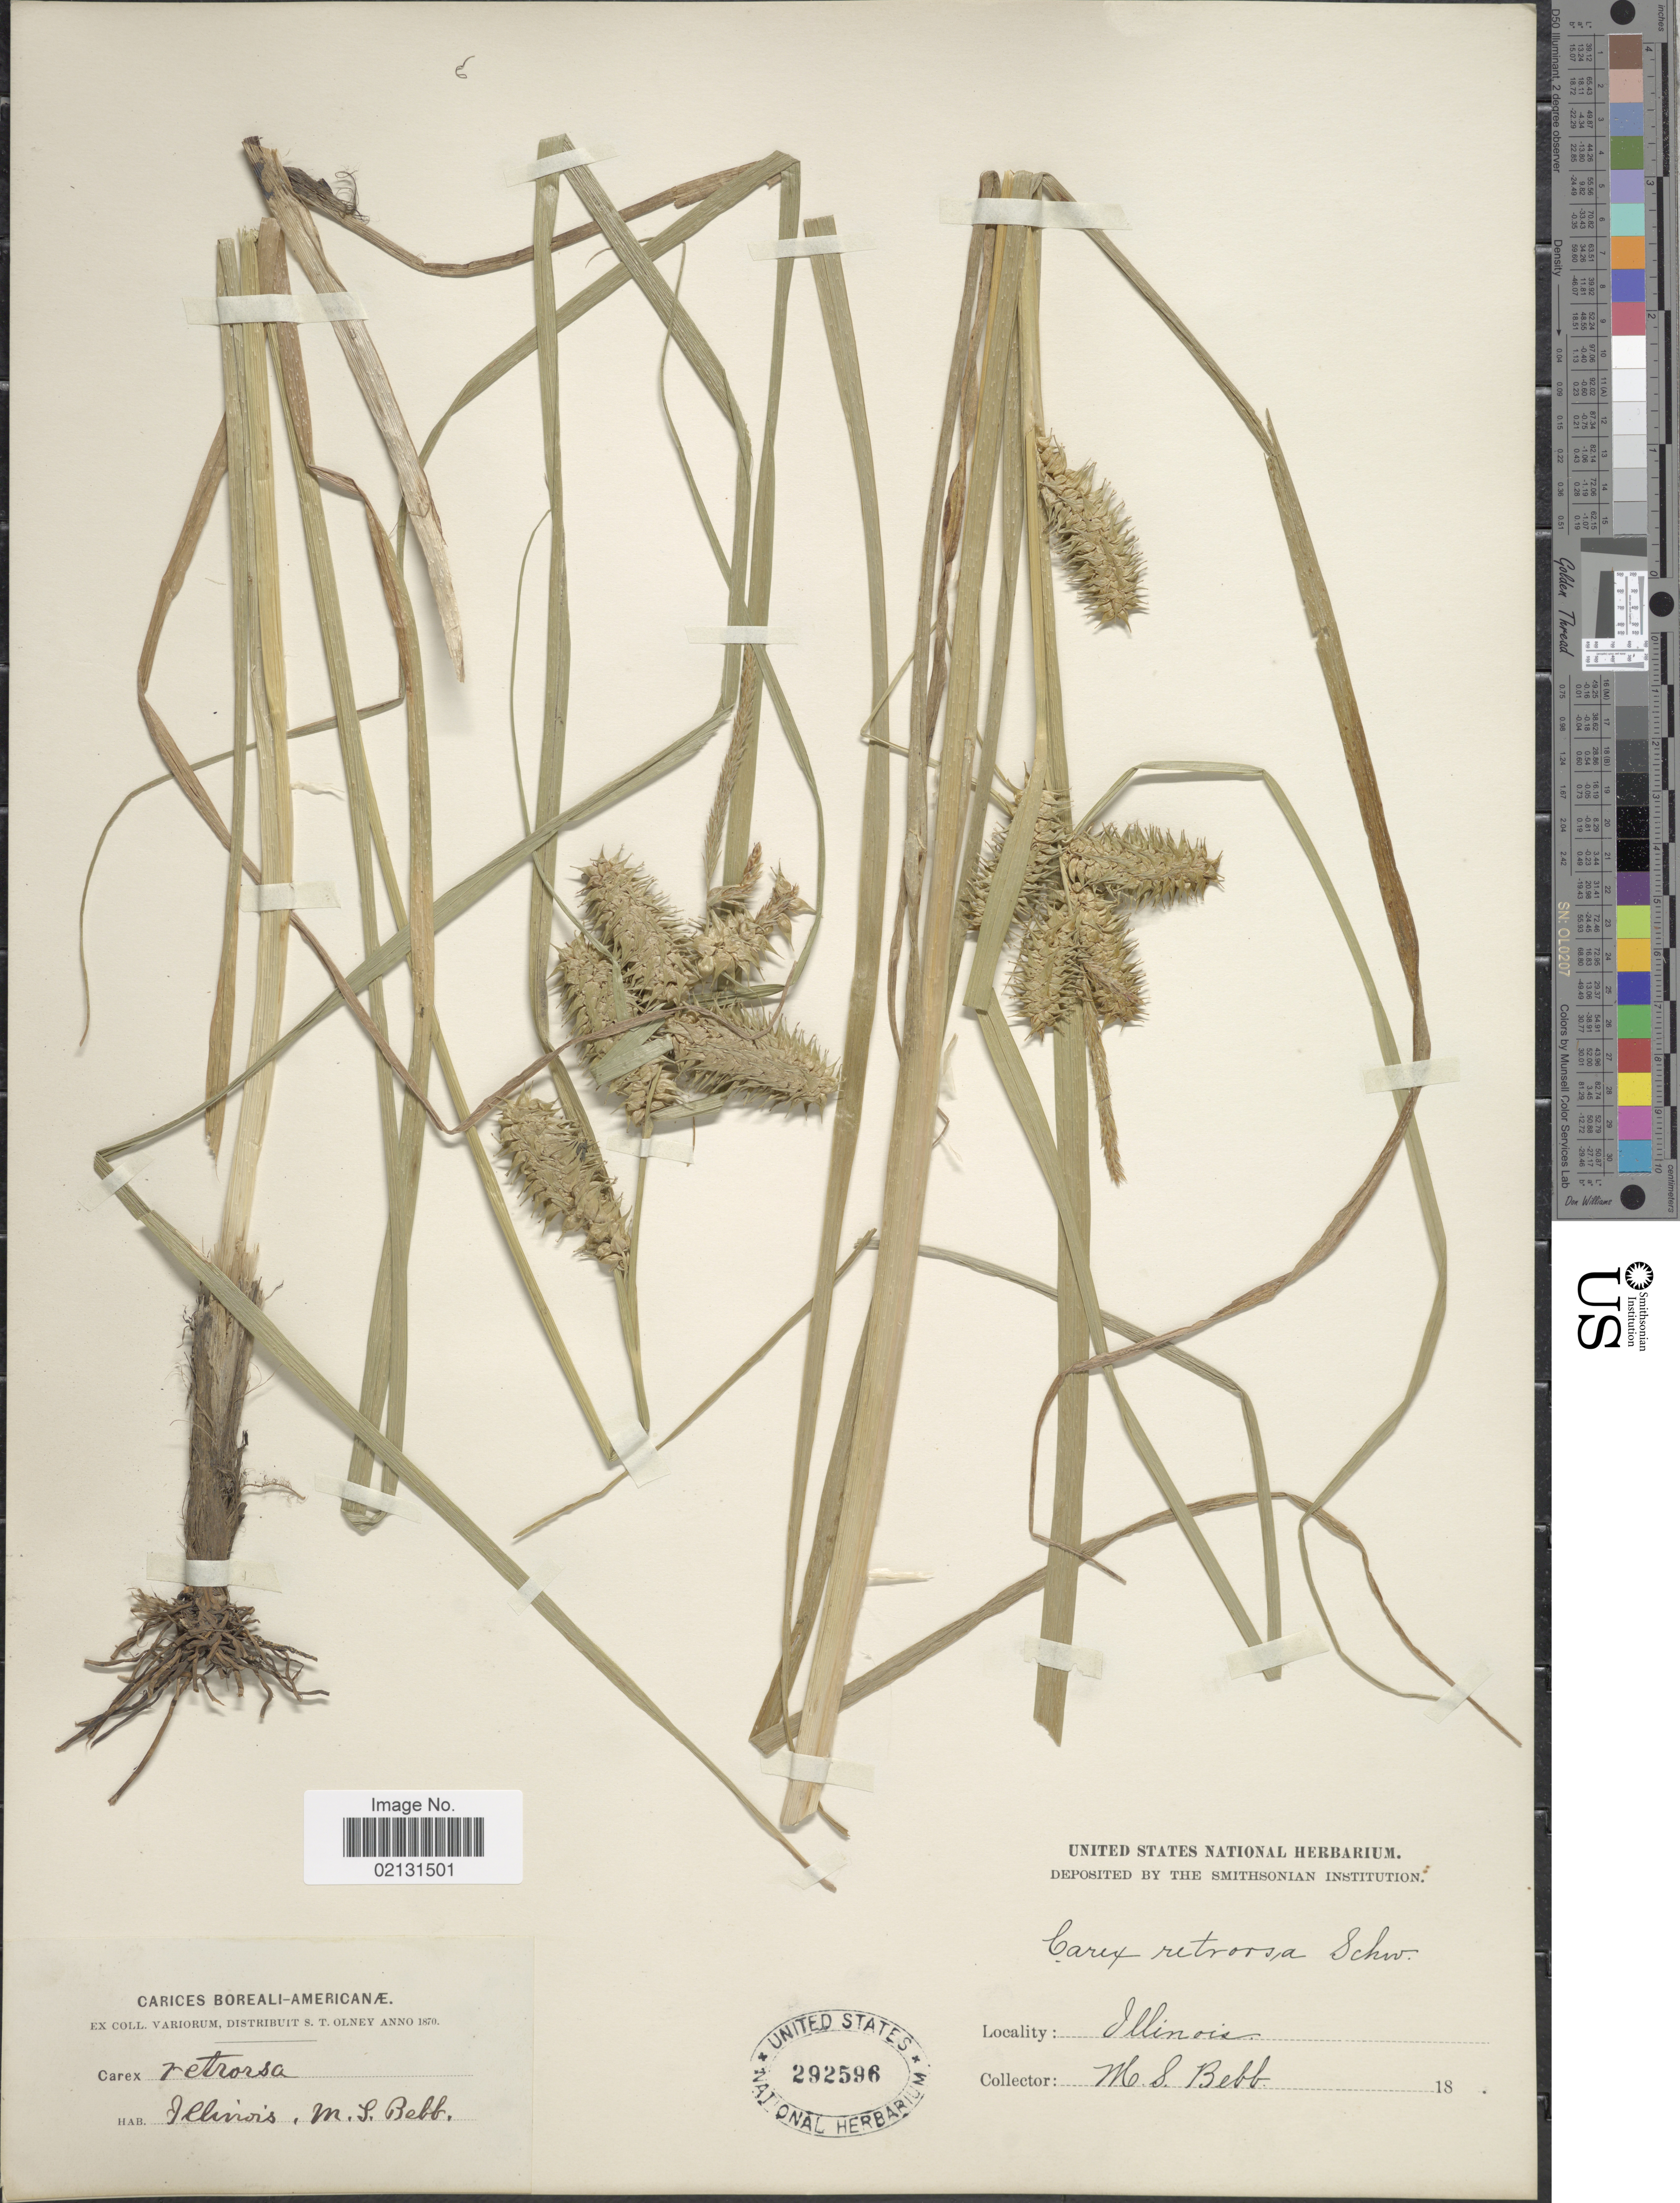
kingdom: Plantae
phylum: Tracheophyta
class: Liliopsida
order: Poales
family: Cyperaceae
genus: Carex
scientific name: Carex retrorsa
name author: Schwein.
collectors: M. Bebb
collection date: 1870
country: United States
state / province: Illinois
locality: Carices Boreali-Armericanae.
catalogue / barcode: US 292596